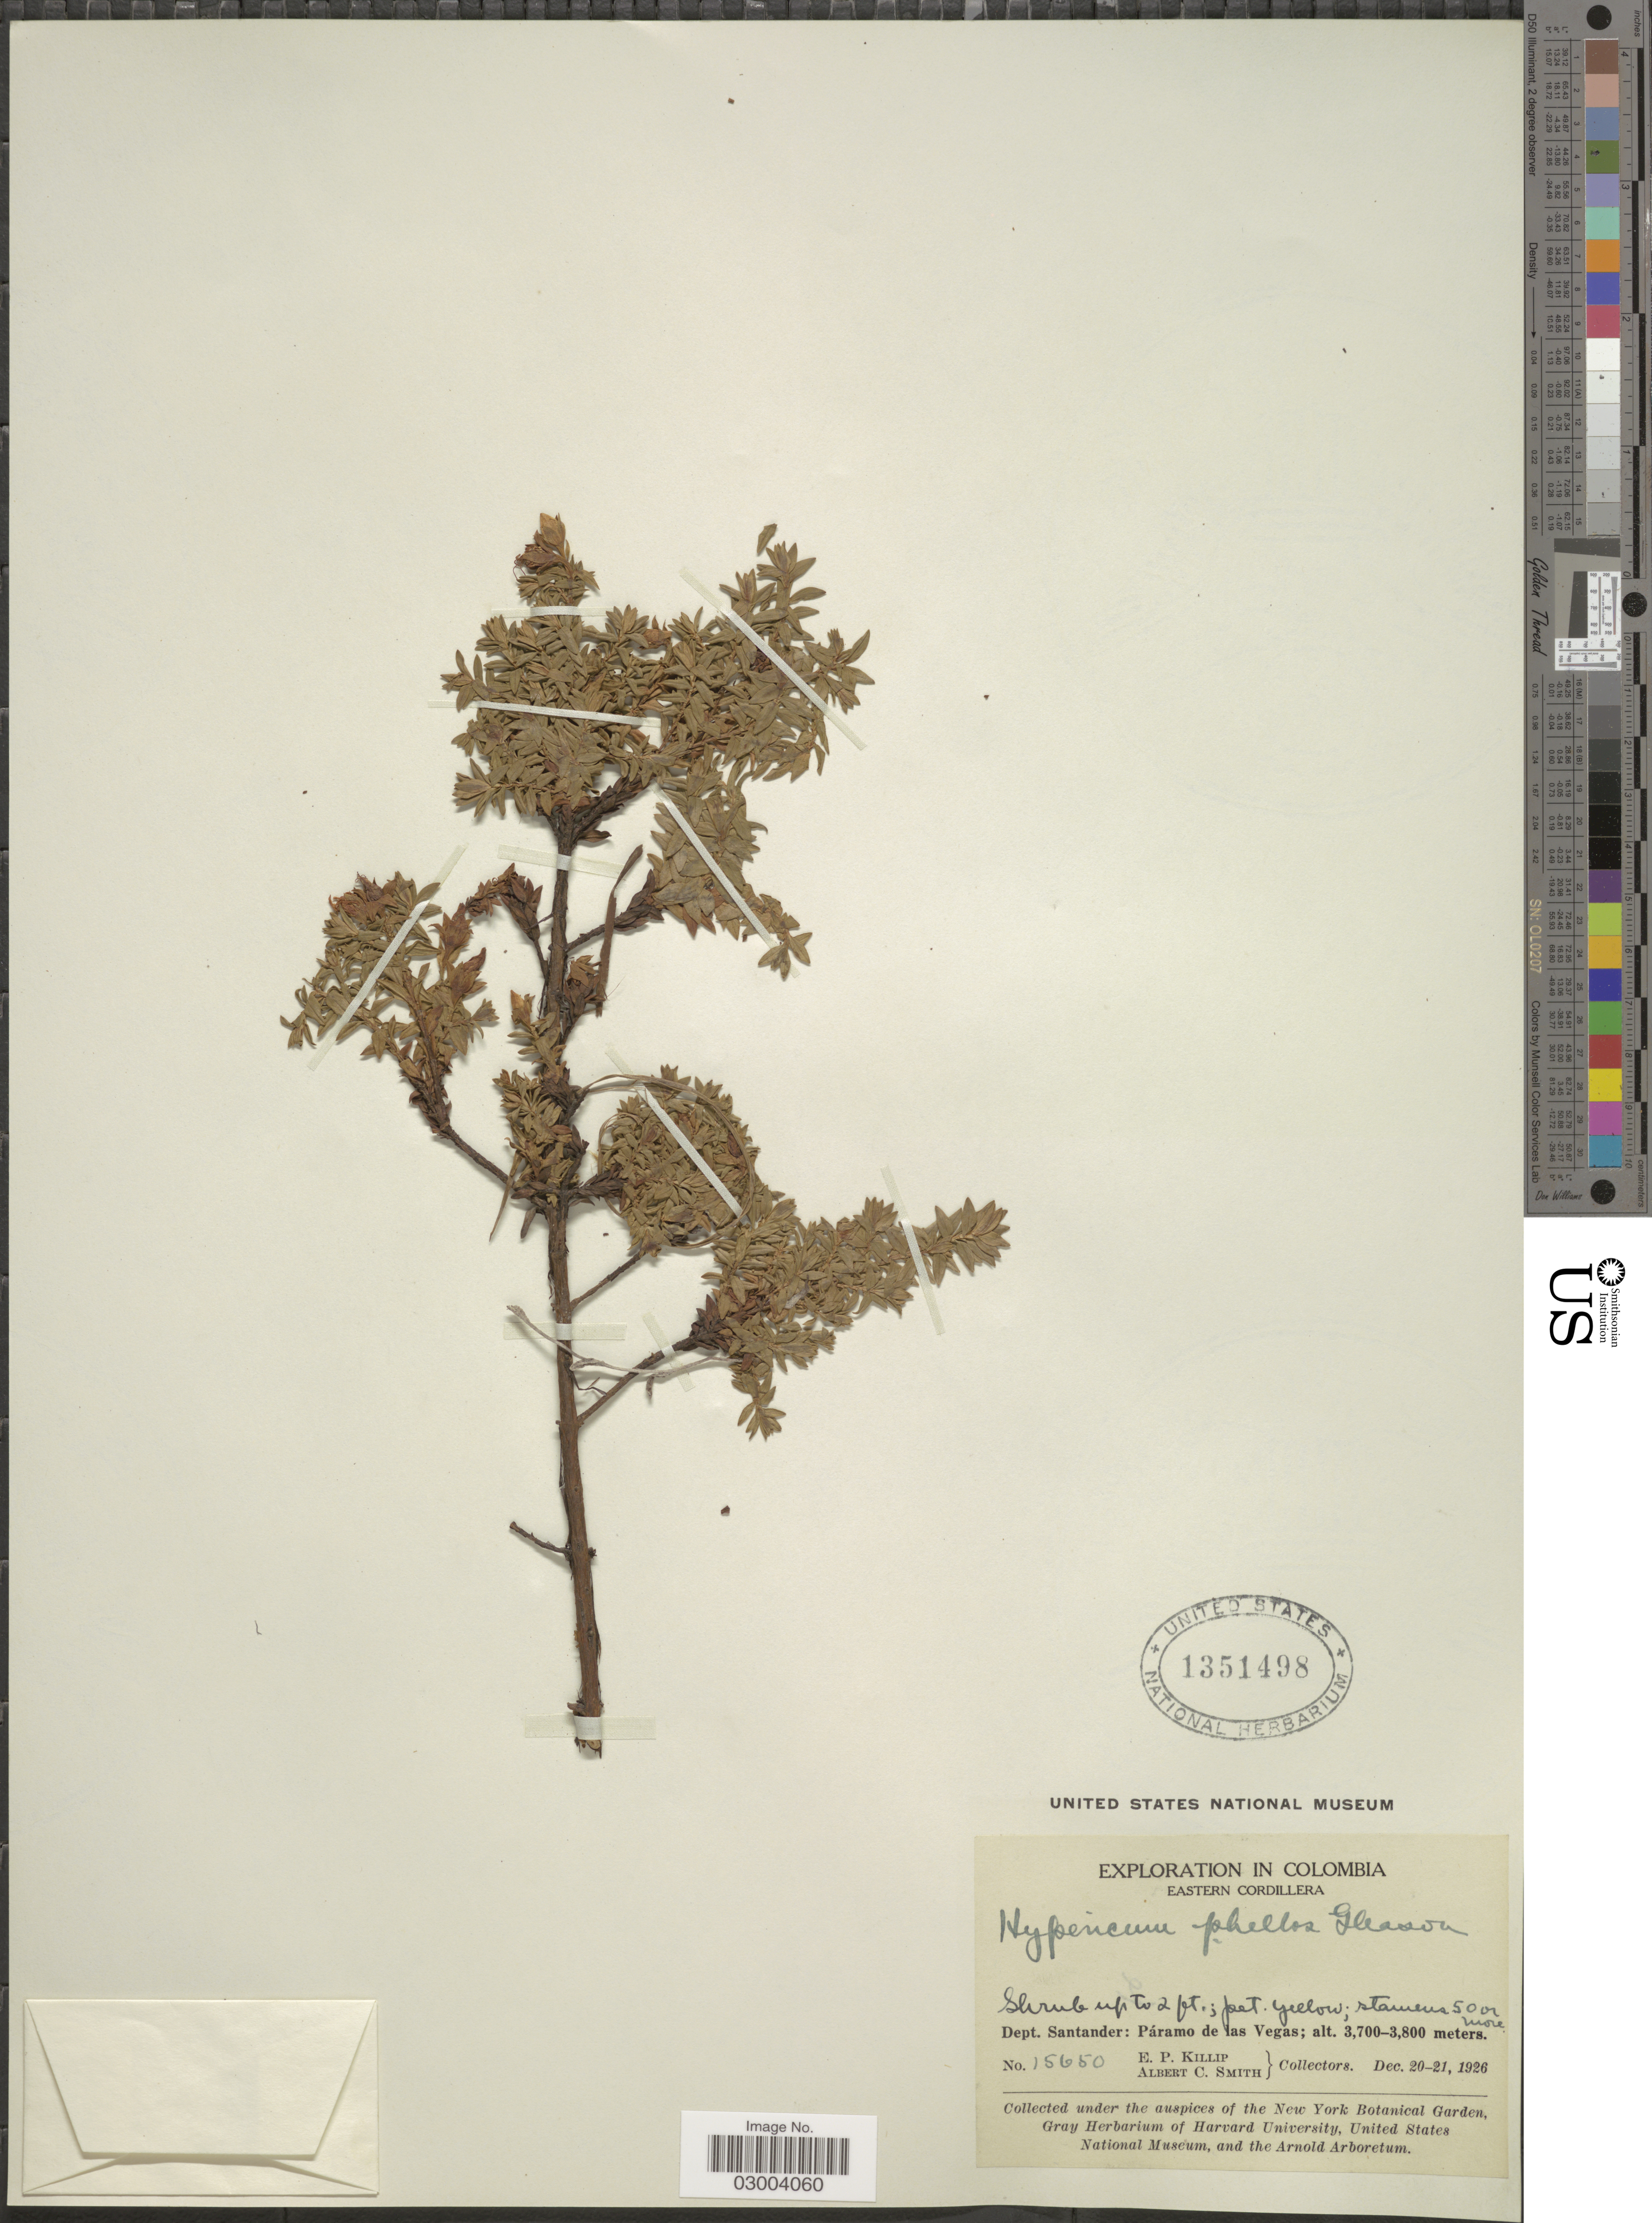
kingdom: Plantae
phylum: Tracheophyta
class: Magnoliopsida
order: Malpighiales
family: Hypericaceae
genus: Hypericum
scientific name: Hypericum phellos subsp. phellos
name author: Gleason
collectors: E. P. Killip & A. C. Smith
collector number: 15650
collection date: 1926-12-20/1926-12-21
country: Colombia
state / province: Santander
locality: Eastern Cordillera, Dept. Santander: Páramo de las Vegas.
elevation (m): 3700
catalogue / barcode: US 1351498